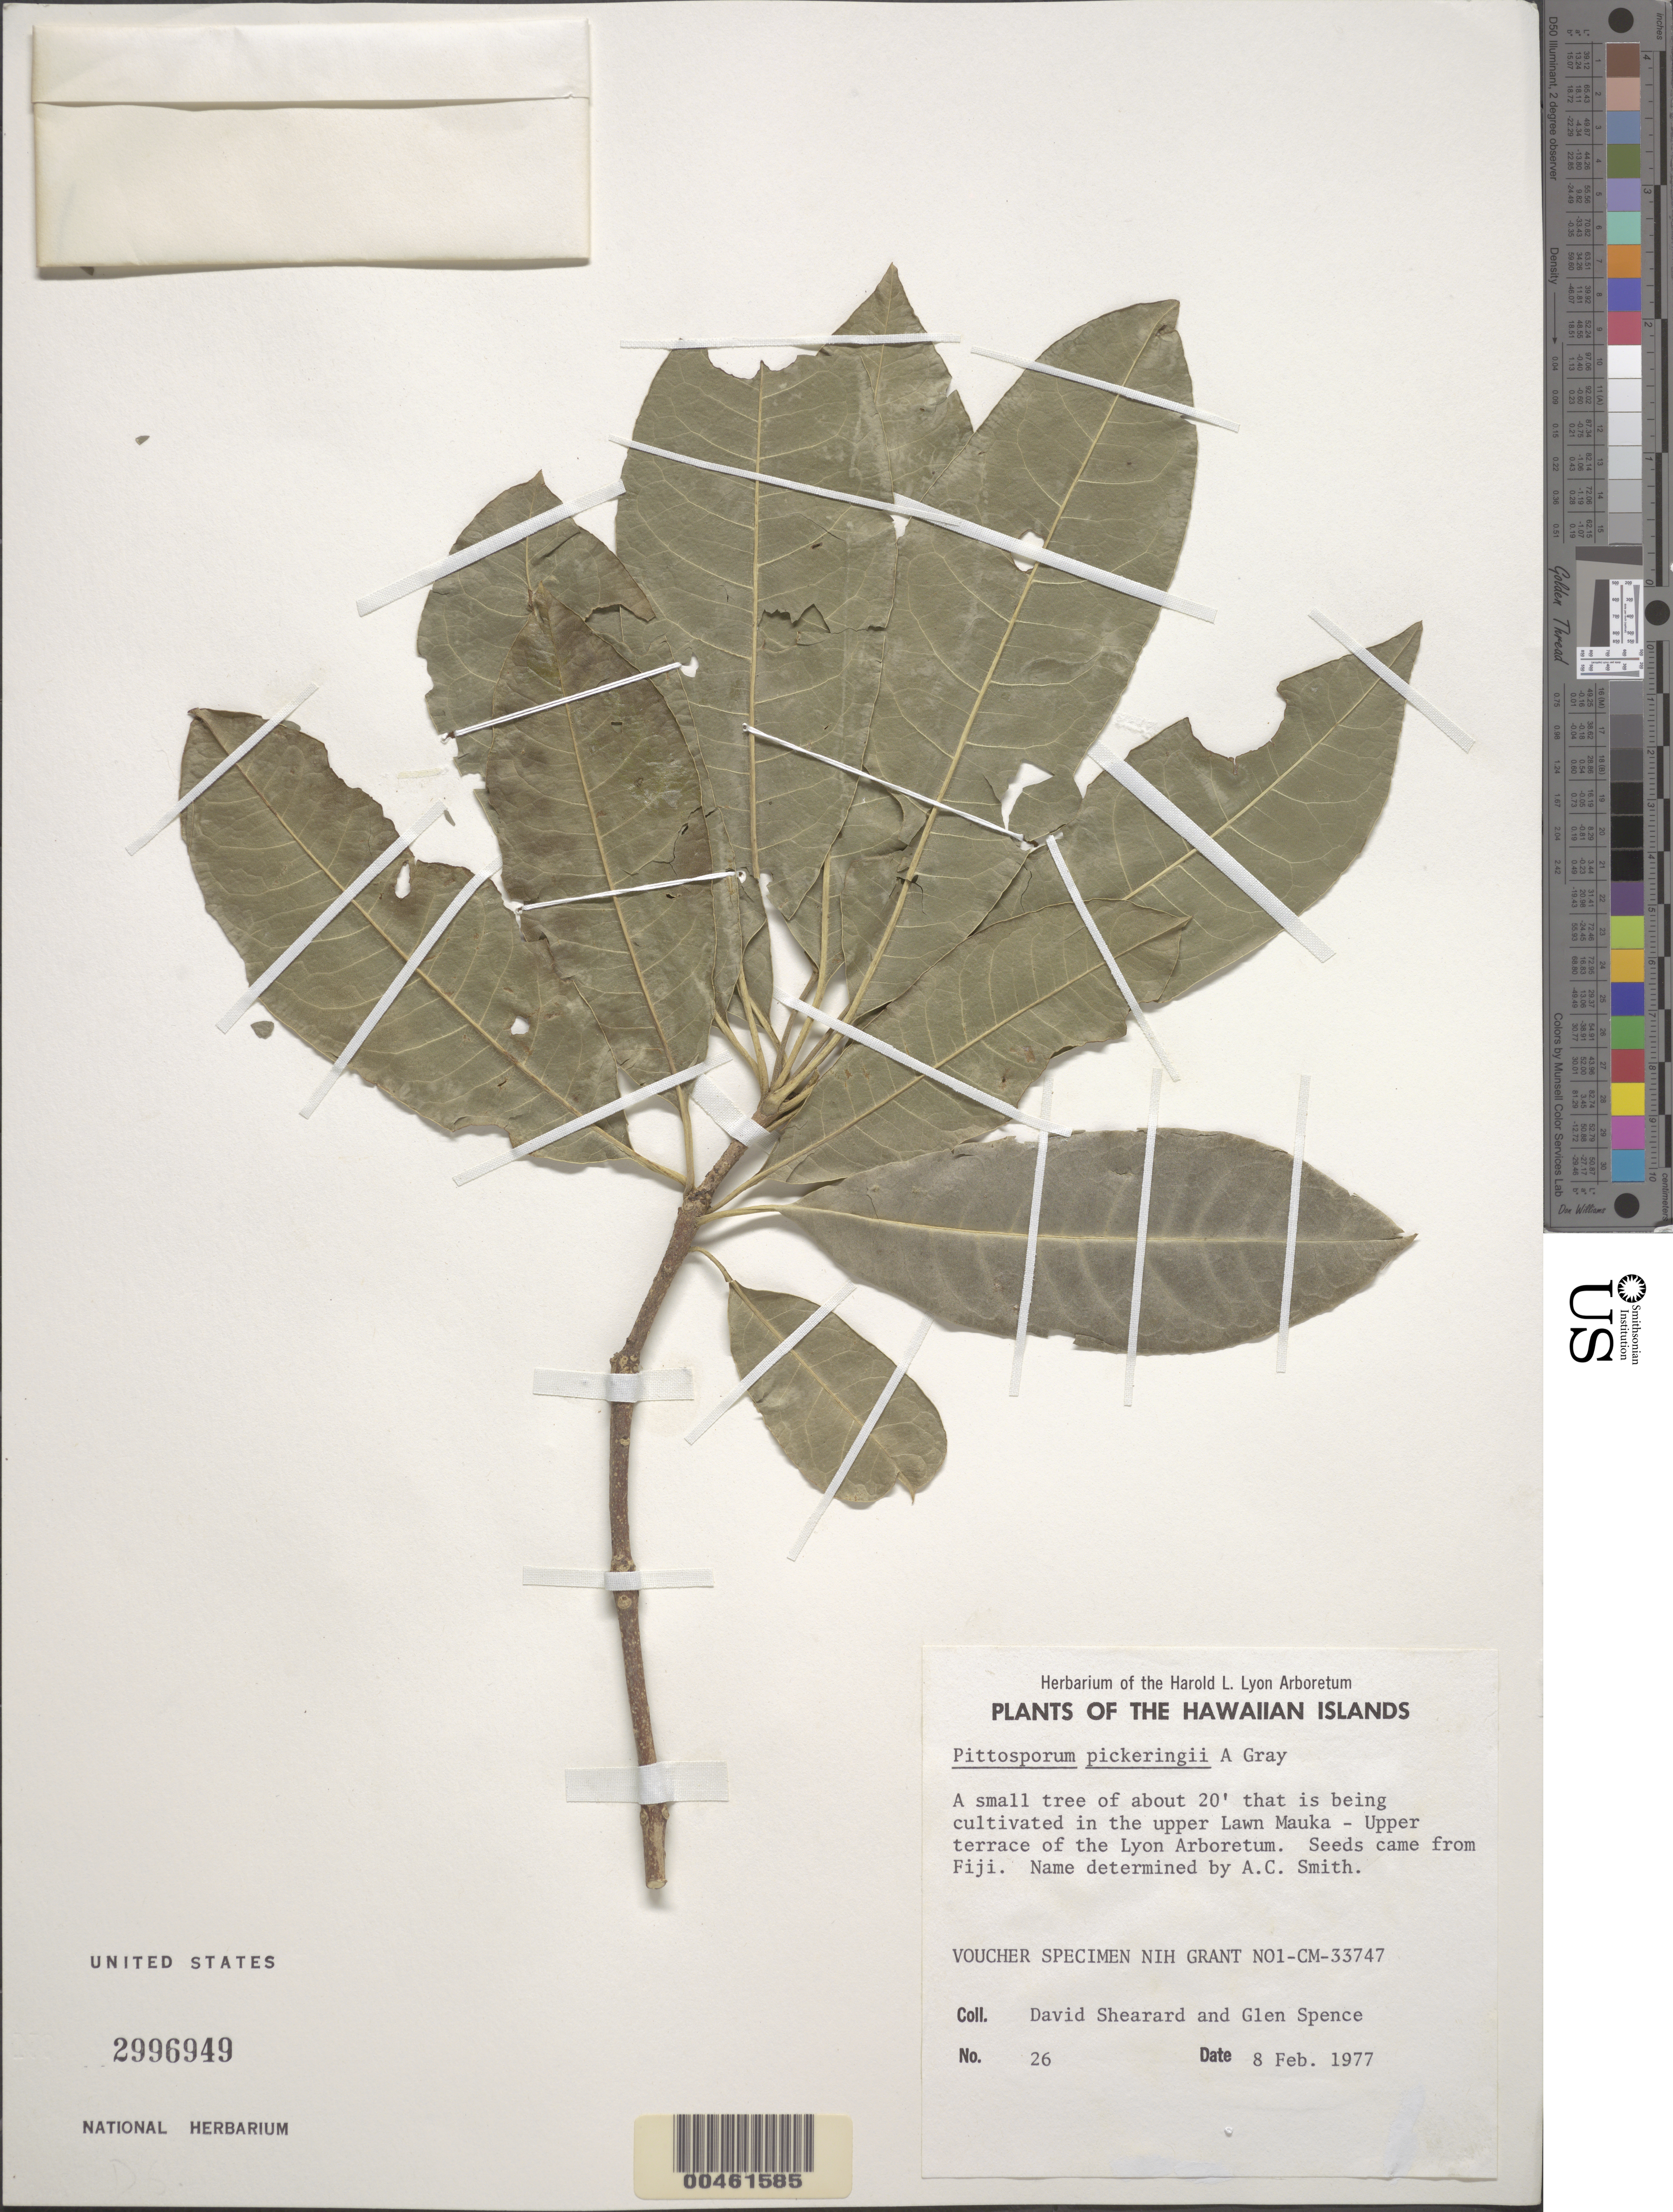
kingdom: Plantae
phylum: Tracheophyta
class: Magnoliopsida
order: Apiales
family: Pittosporaceae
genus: Pittosporum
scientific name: Pittosporum pickeringii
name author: A. Gray in Wilkes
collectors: D. Shearard & G. Spence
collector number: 26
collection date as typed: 8 Feb 1977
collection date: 1977-02-08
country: United States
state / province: Hawaii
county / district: Honolulu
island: Oahu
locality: Upper Lawn Mauka-Upper terrace of the Lyon Arboretum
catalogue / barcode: US 2996949